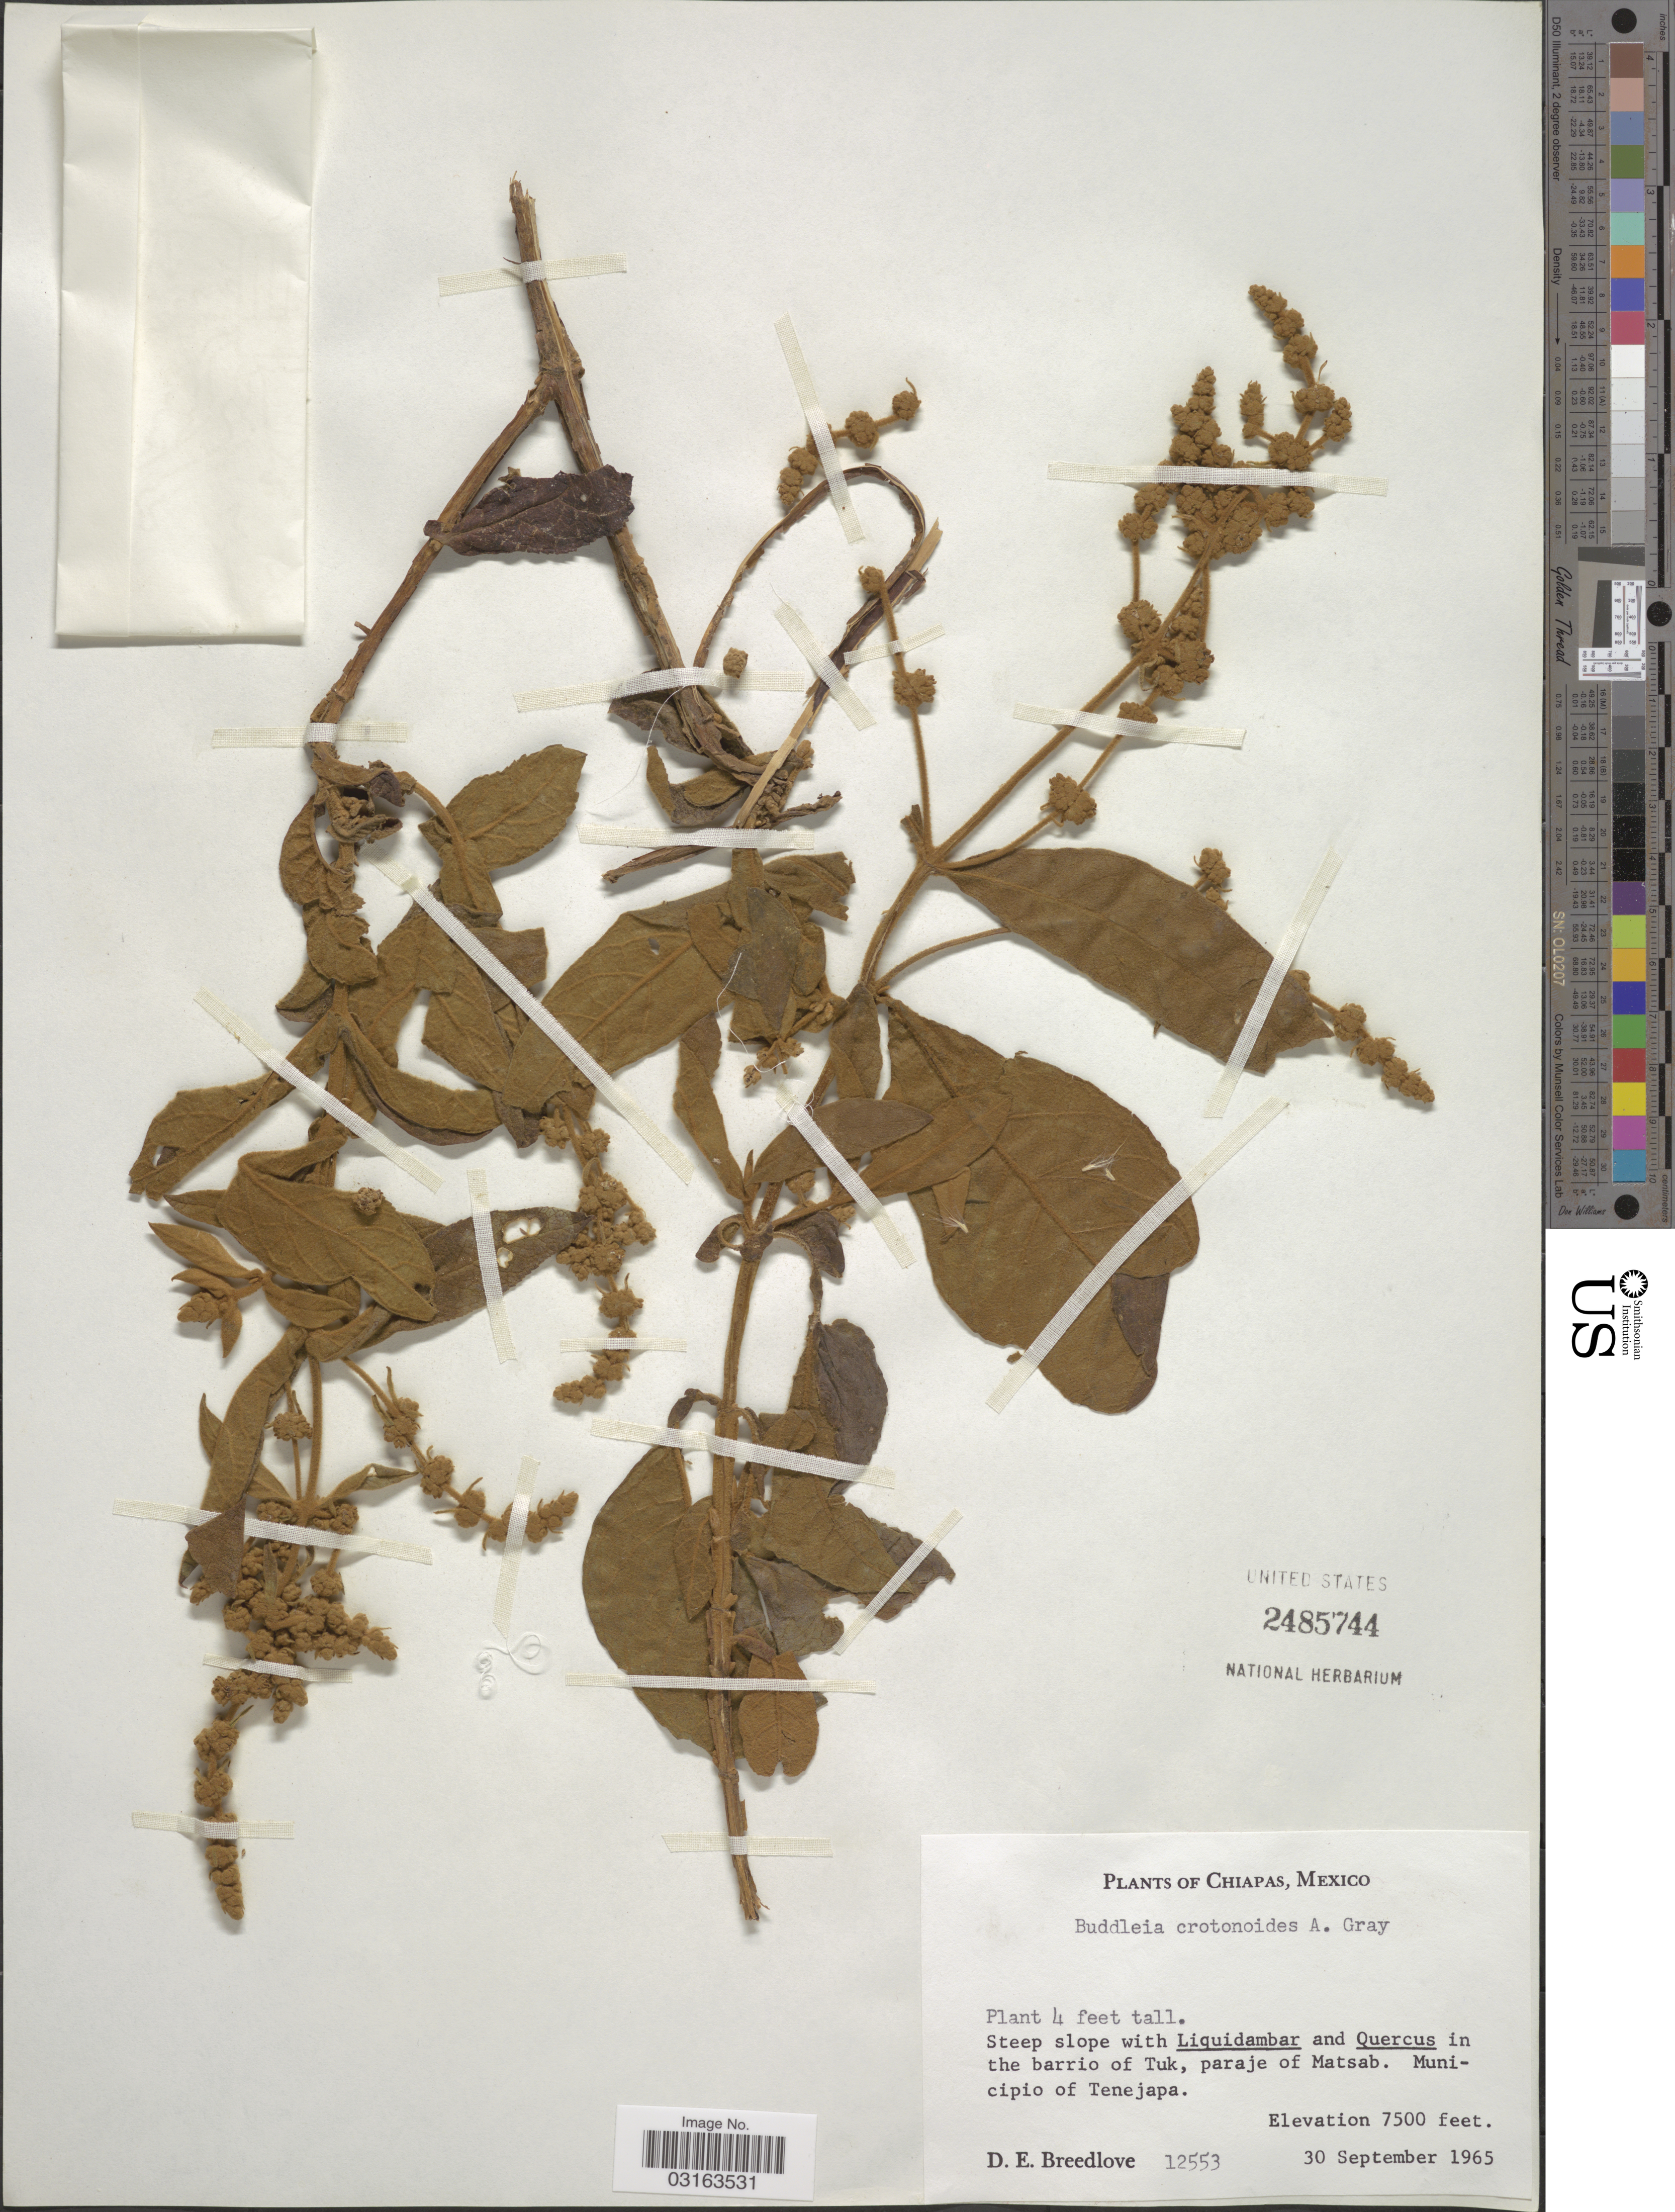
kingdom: Plantae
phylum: Tracheophyta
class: Magnoliopsida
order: Lamiales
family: Scrophulariaceae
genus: Buddleja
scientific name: Buddleja crotonoides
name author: A. Gray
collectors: D. E. Breedlove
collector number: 12553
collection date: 1965-09-30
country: Mexico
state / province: Chiapas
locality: In the barrio of Tuk, paraje of Matsab. Municipio of Tenejapa.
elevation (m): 2286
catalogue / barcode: US 2485744